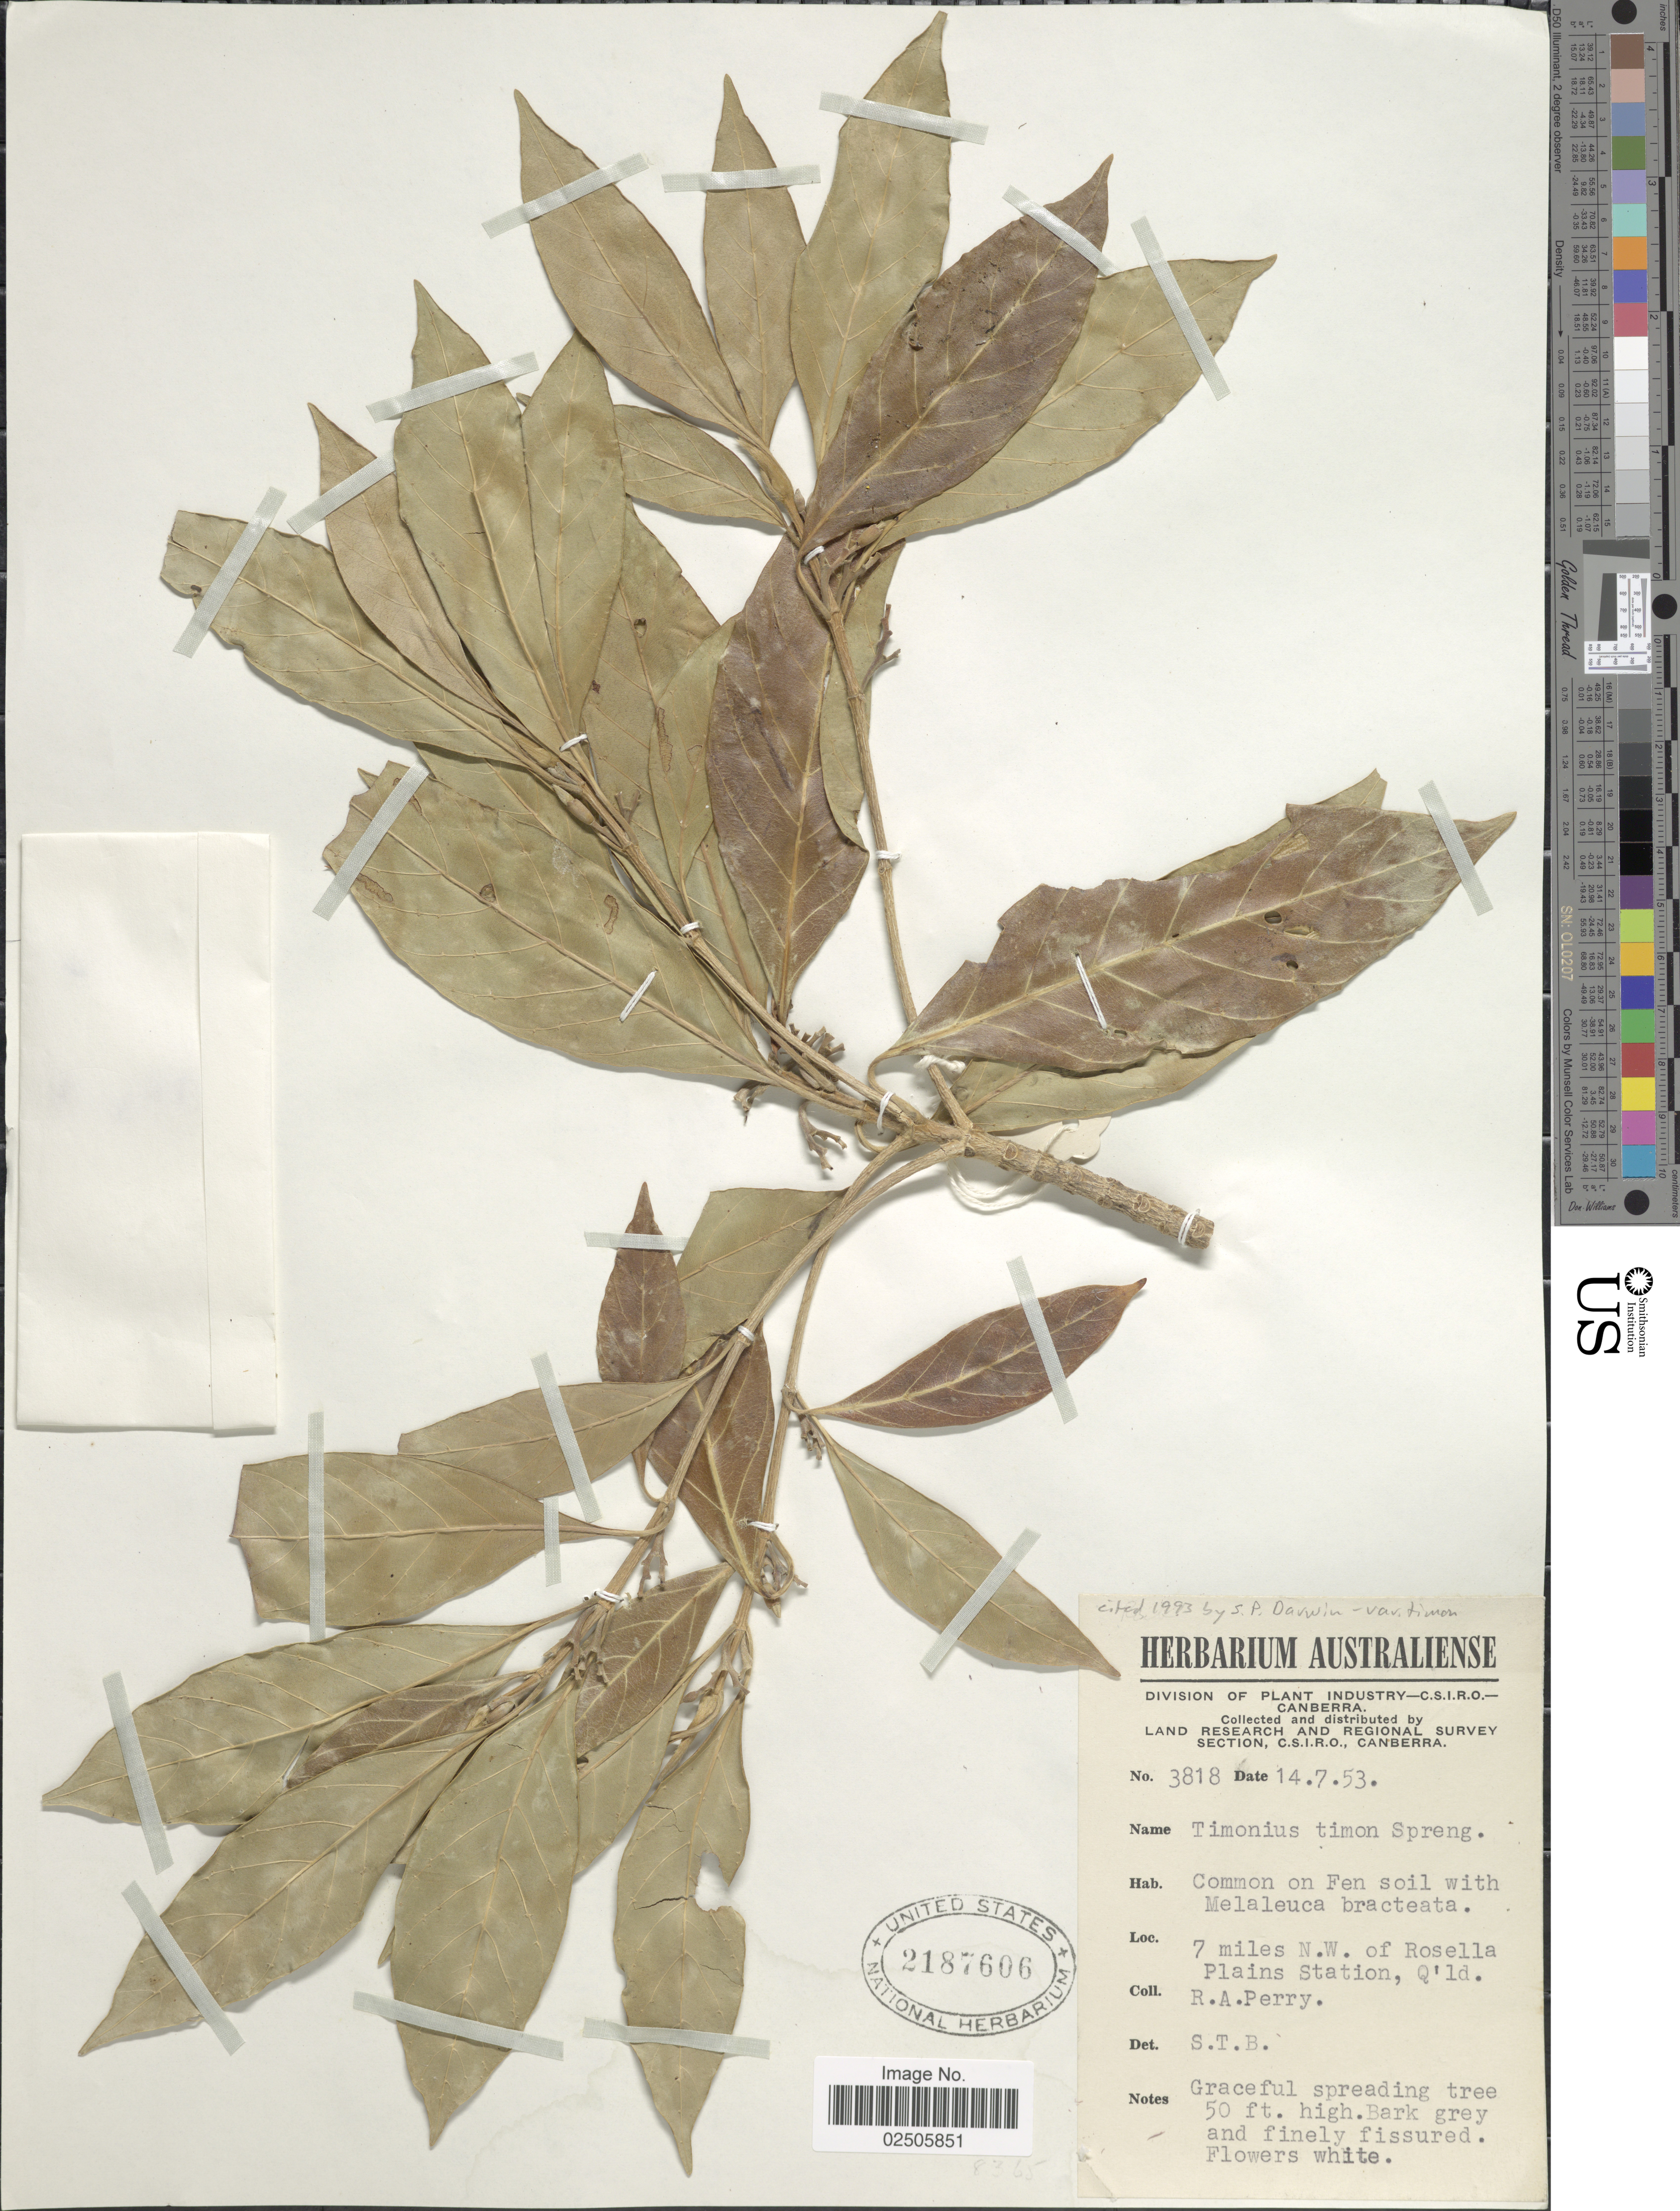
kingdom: Plantae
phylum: Tracheophyta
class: Magnoliopsida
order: Gentianales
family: Rubiaceae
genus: Timonius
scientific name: Timonius timon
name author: (Spreng.) Merr.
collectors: Perry, R. A.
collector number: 3818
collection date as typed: Transcribed d/m/y: 14/7/53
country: Australia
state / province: Queensland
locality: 7 miles N.W. of Rosella Plains Station, Q'ld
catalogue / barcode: US 2187606